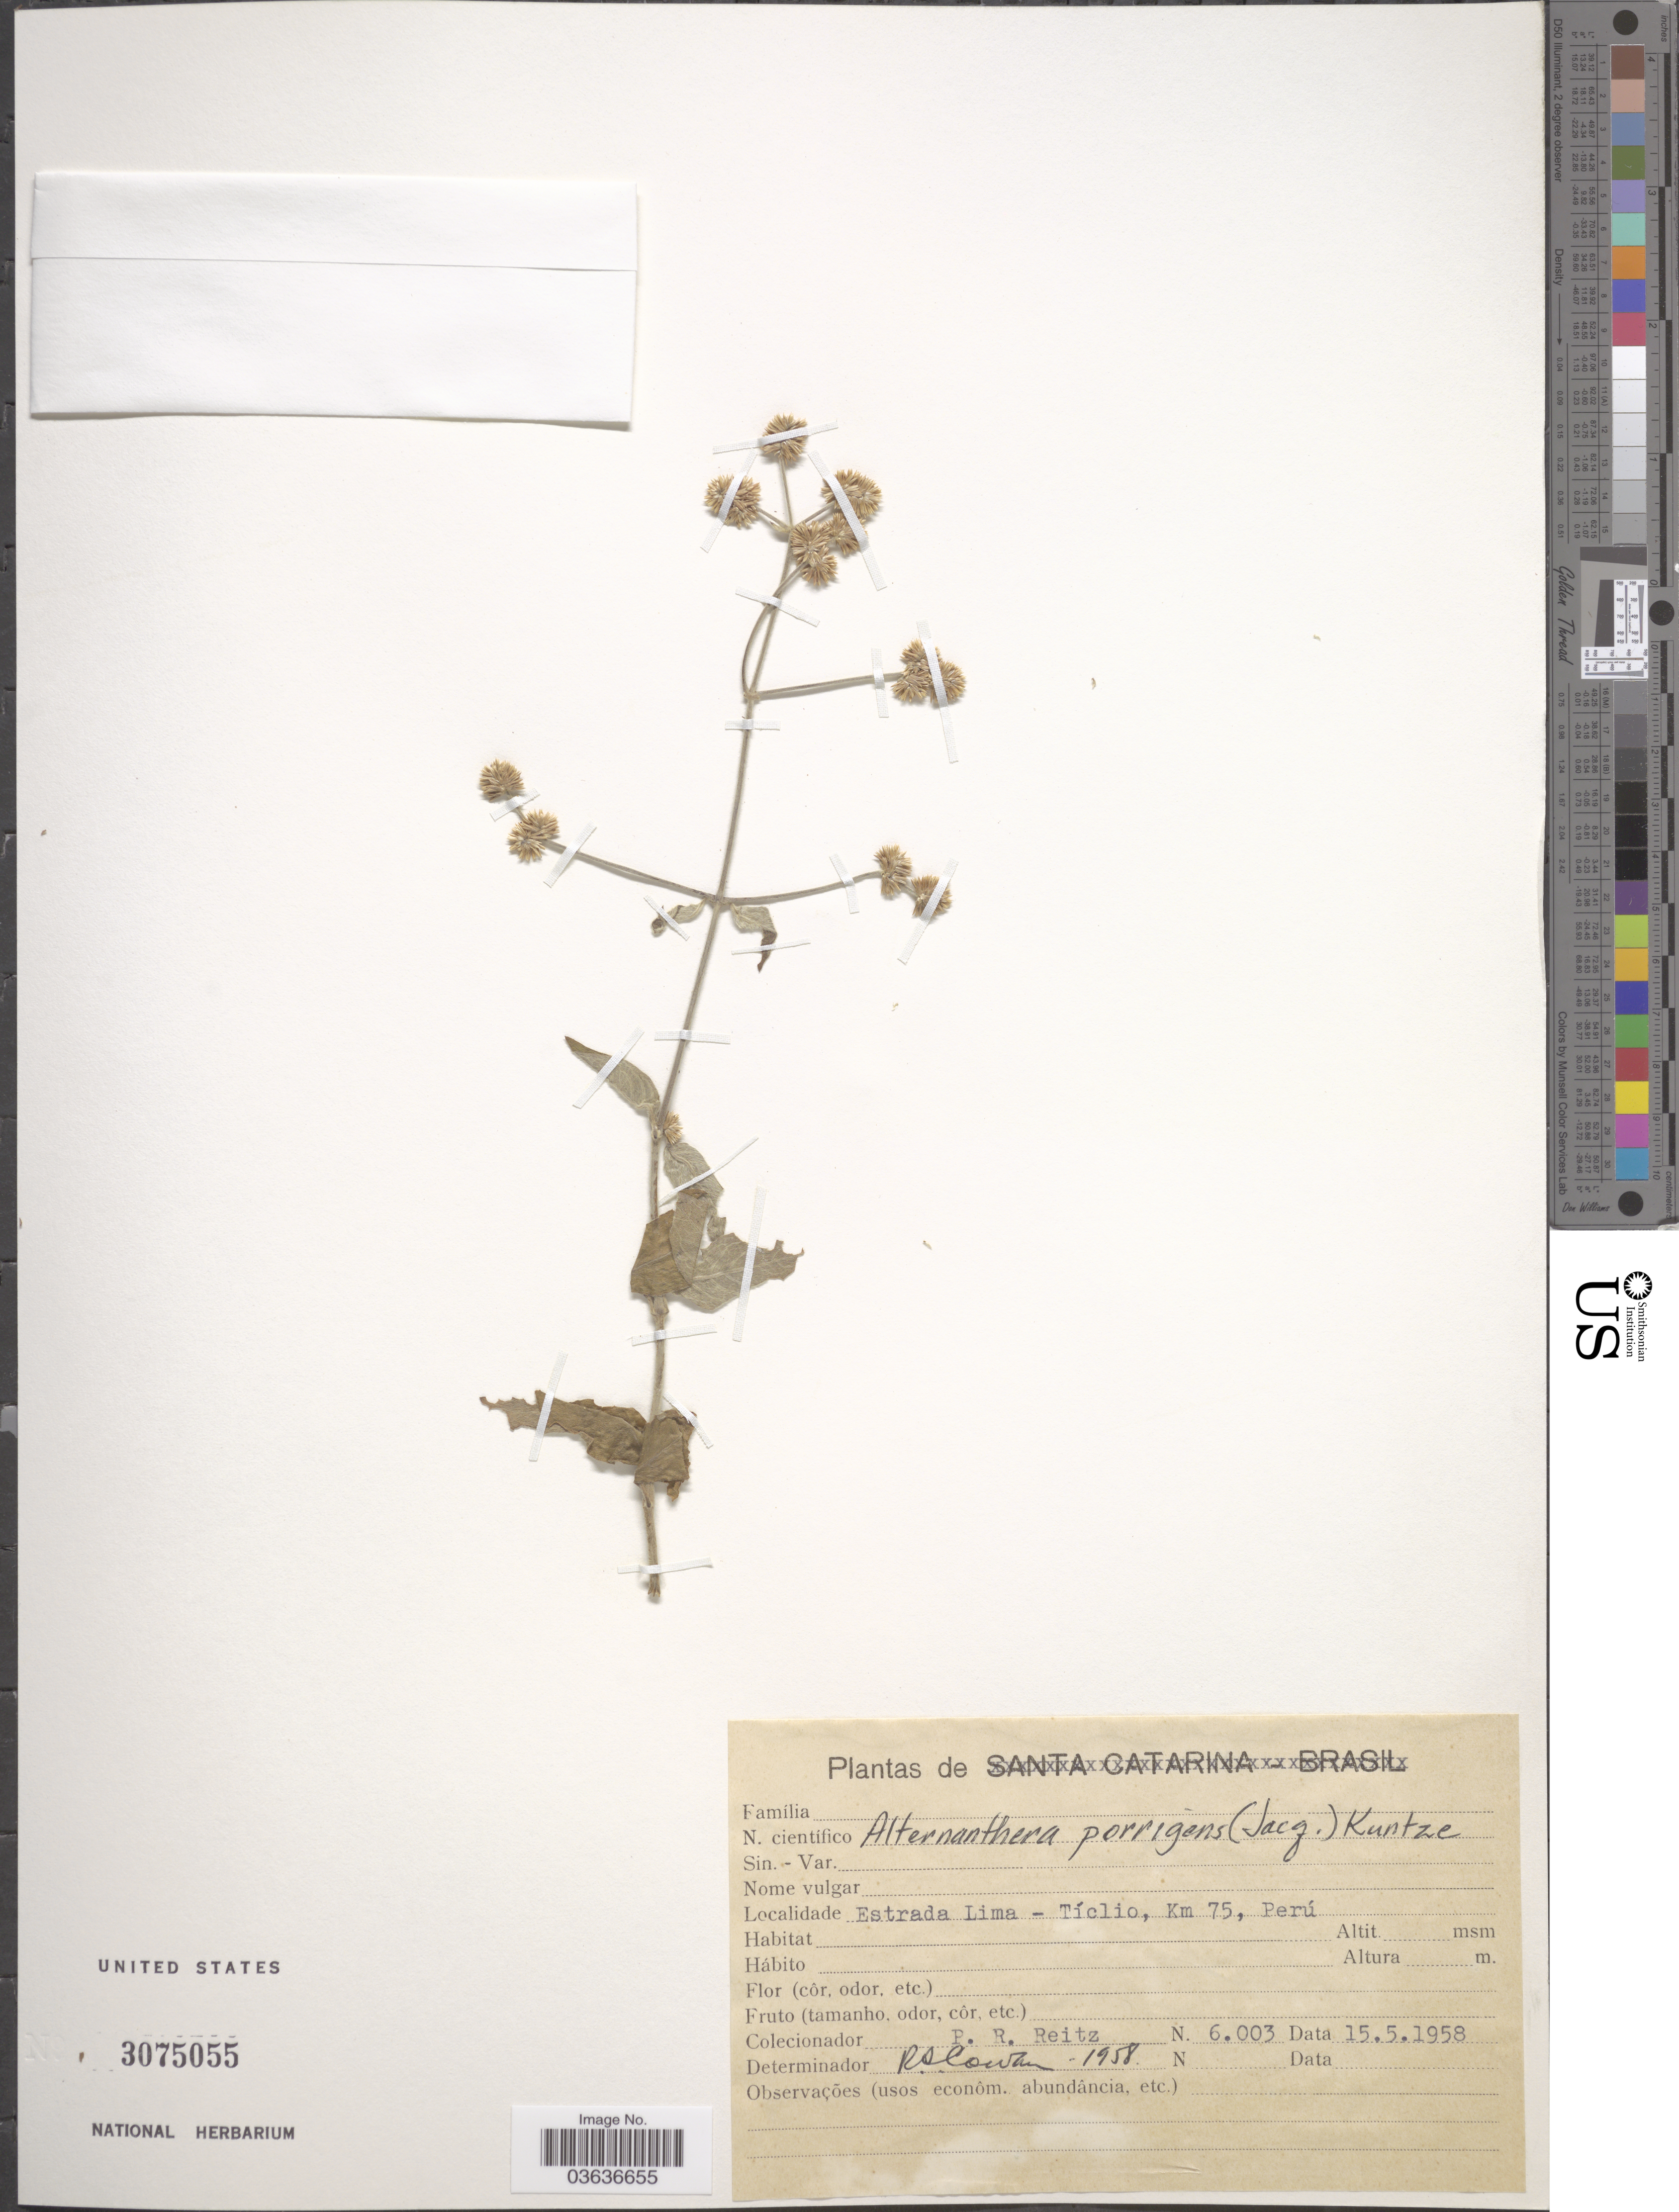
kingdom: Plantae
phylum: Tracheophyta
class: Magnoliopsida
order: Caryophyllales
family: Amaranthaceae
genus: Alternanthera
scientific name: Alternanthera porrigens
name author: (Jacq.) Kuntze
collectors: R. Reitz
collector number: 6003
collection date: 1958-05-15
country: Peru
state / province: Lima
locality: Estrada Lima - Tíclio, Km 75.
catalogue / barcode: US 3075055